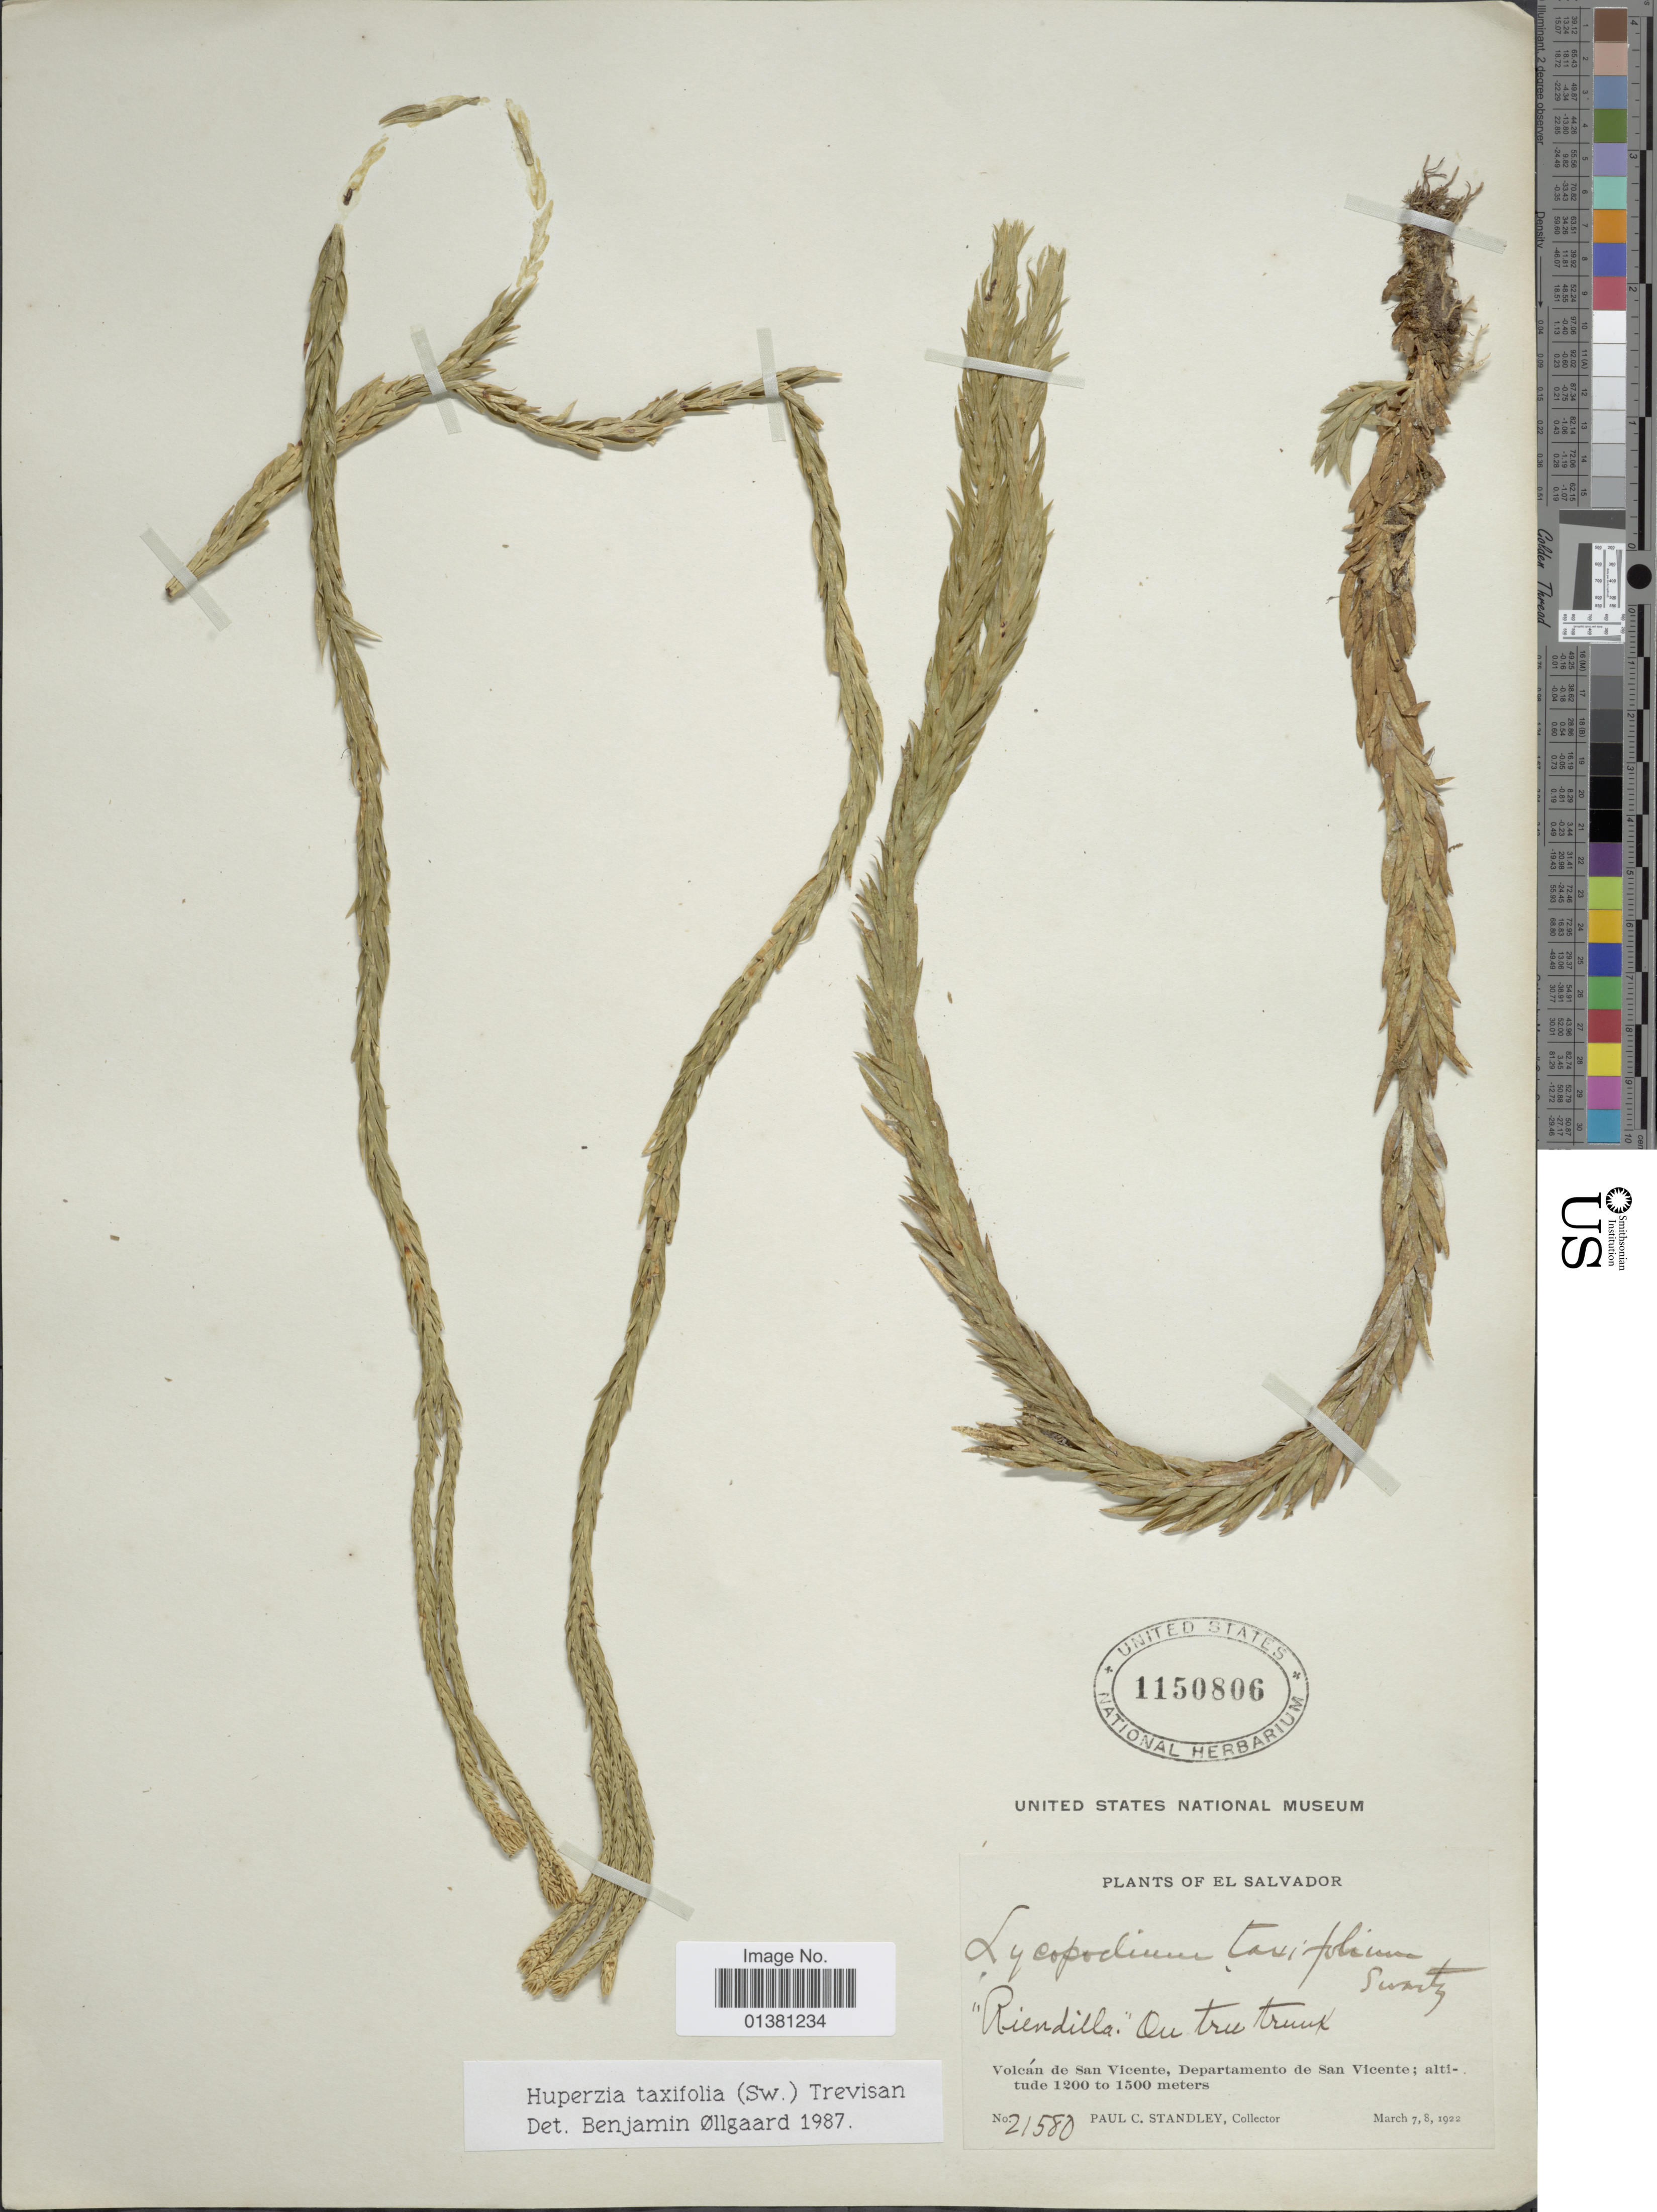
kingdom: Plantae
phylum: Tracheophyta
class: Lycopodiopsida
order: Lycopodiales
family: Lycopodiaceae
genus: Phlegmariurus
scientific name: Phlegmariurus taxifolius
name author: (Sw.) Á. Löve & D. Löve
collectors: P. C. Standley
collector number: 21580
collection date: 1922-03-07/1922-03-08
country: El Salvador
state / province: San Vincente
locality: Volcán de San Vicente, Departamento de San Vicente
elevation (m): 1200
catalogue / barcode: US 1150806